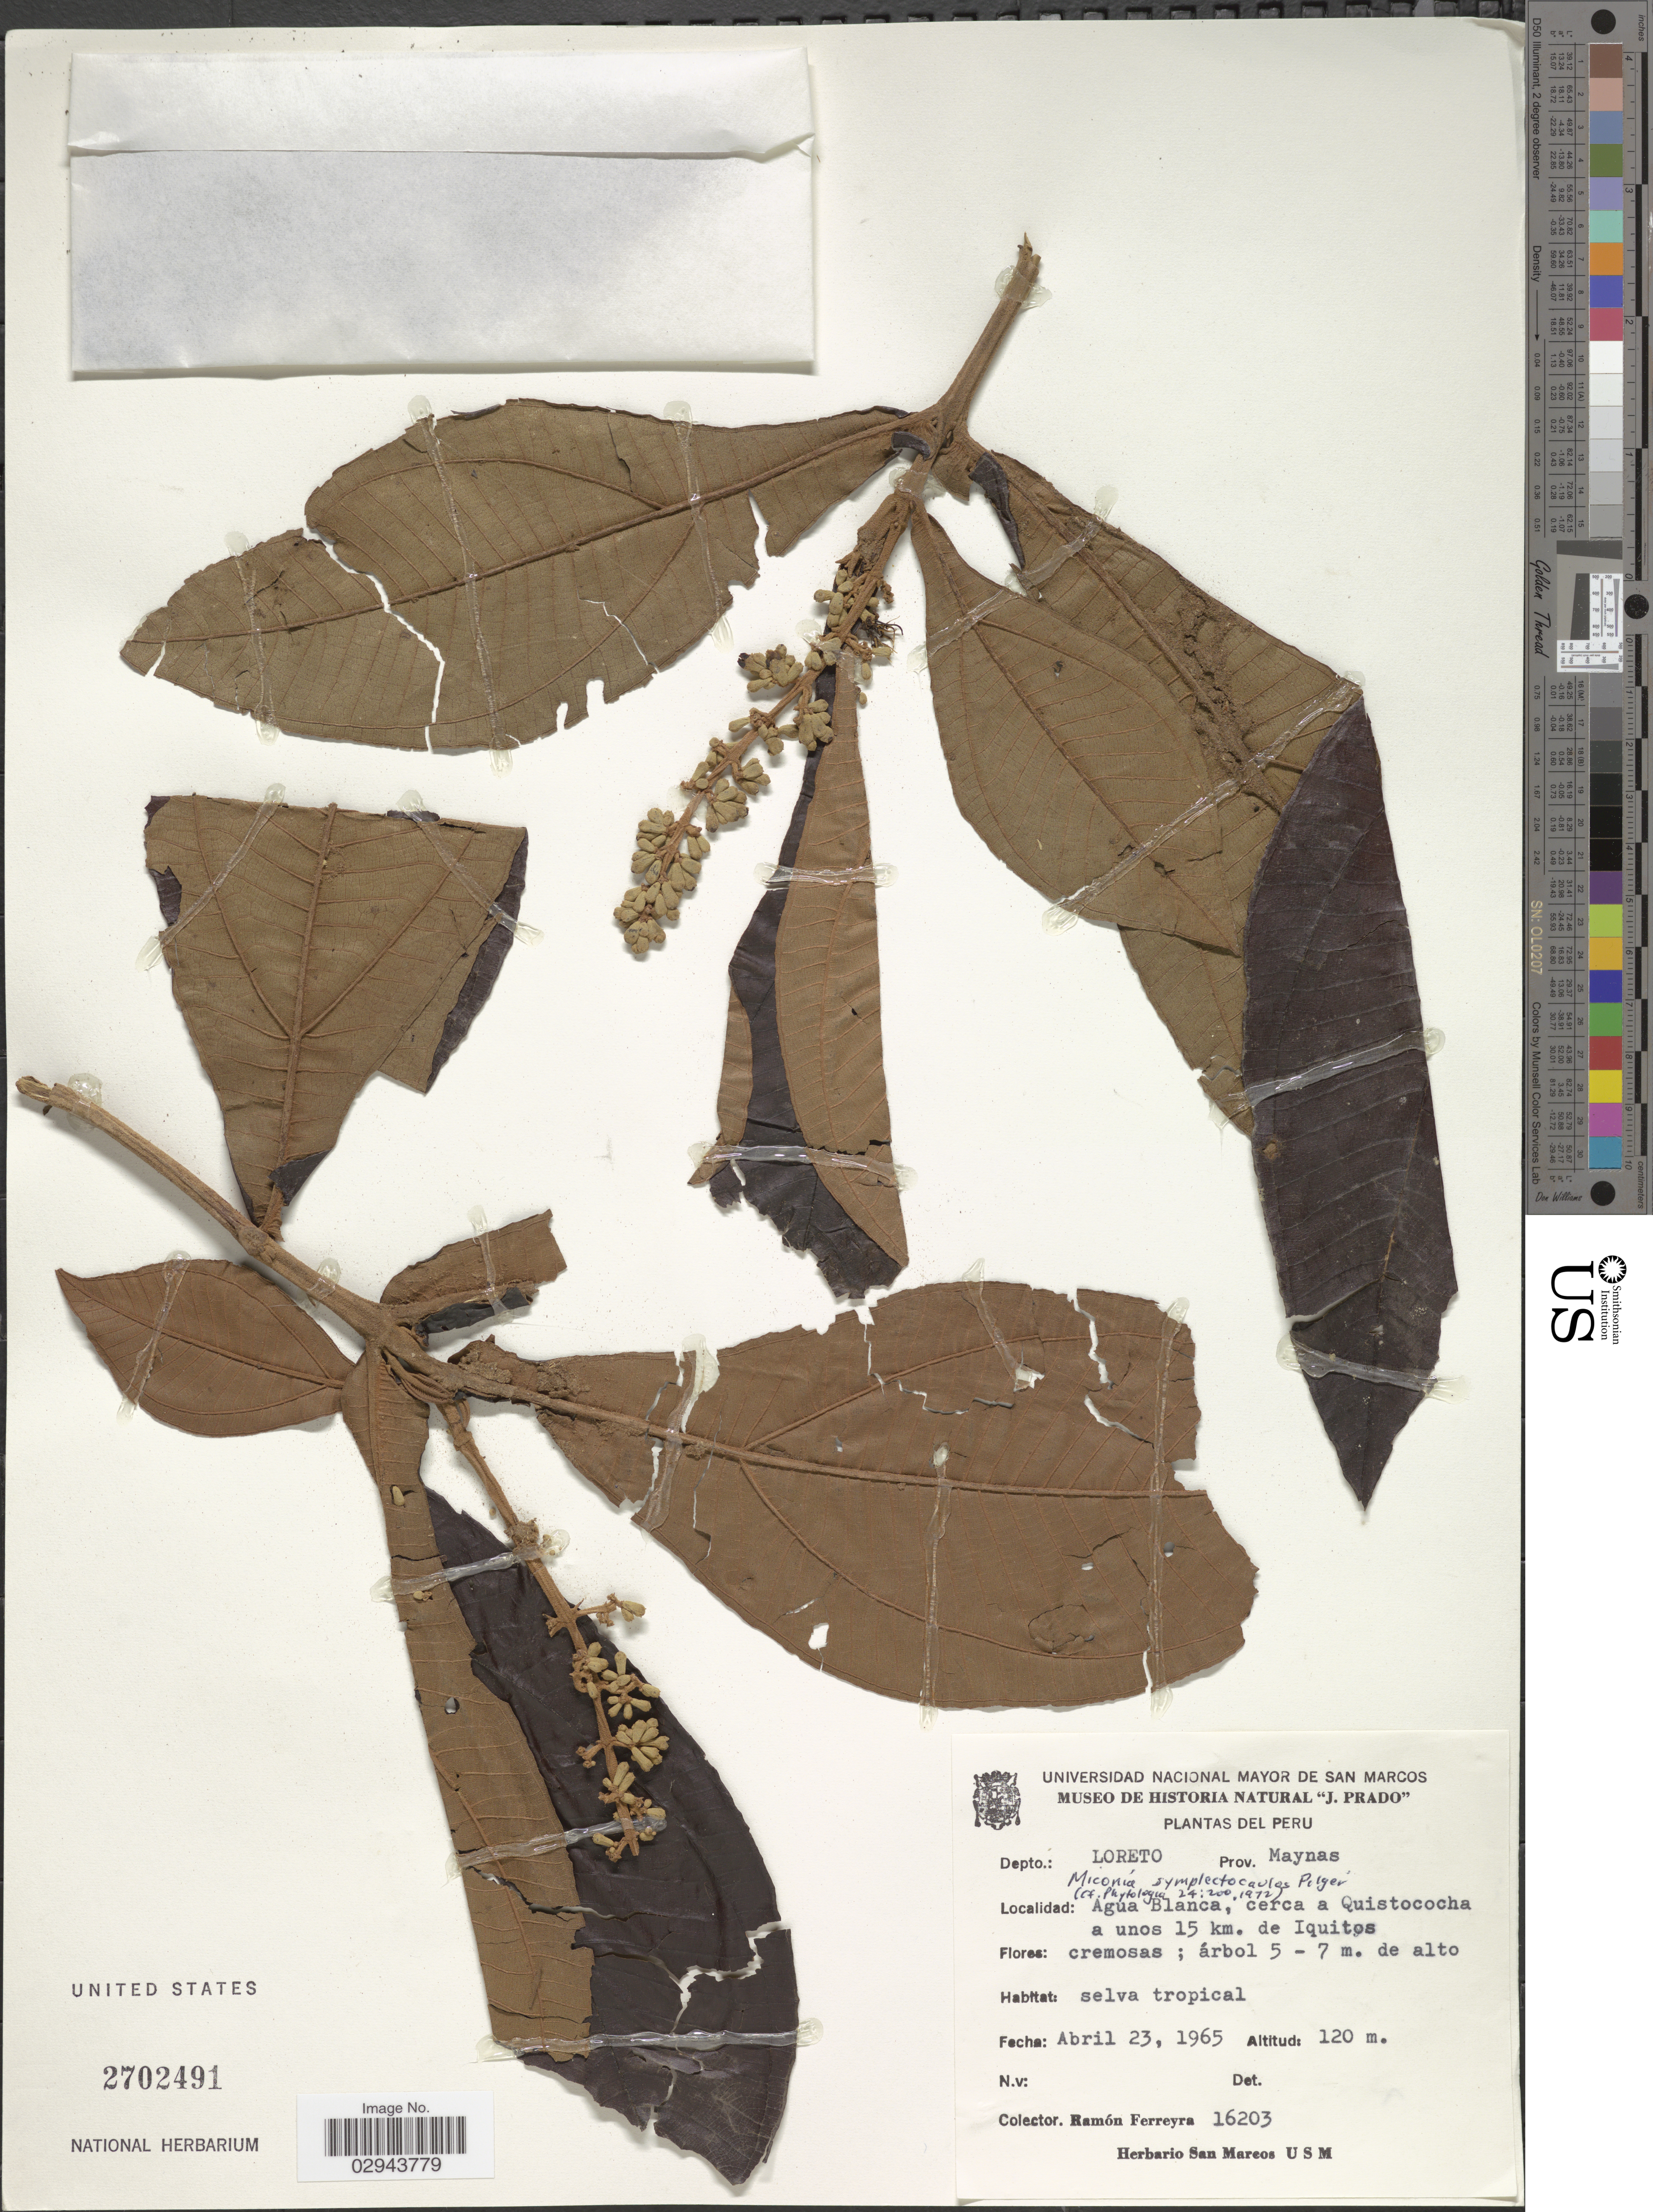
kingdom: Plantae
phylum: Tracheophyta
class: Magnoliopsida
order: Myrtales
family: Melastomataceae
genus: Miconia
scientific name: Miconia symplectocaulos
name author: Pilg.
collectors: R. A. Ferreyra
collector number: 16203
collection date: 1965-04-23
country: Peru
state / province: Loreto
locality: Depto.: Loreto. Prov. Maynas. Agua Blanca, cerca a Quistococha a unos 15 km. de Iquitos.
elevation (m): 120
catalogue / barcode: US 2702491